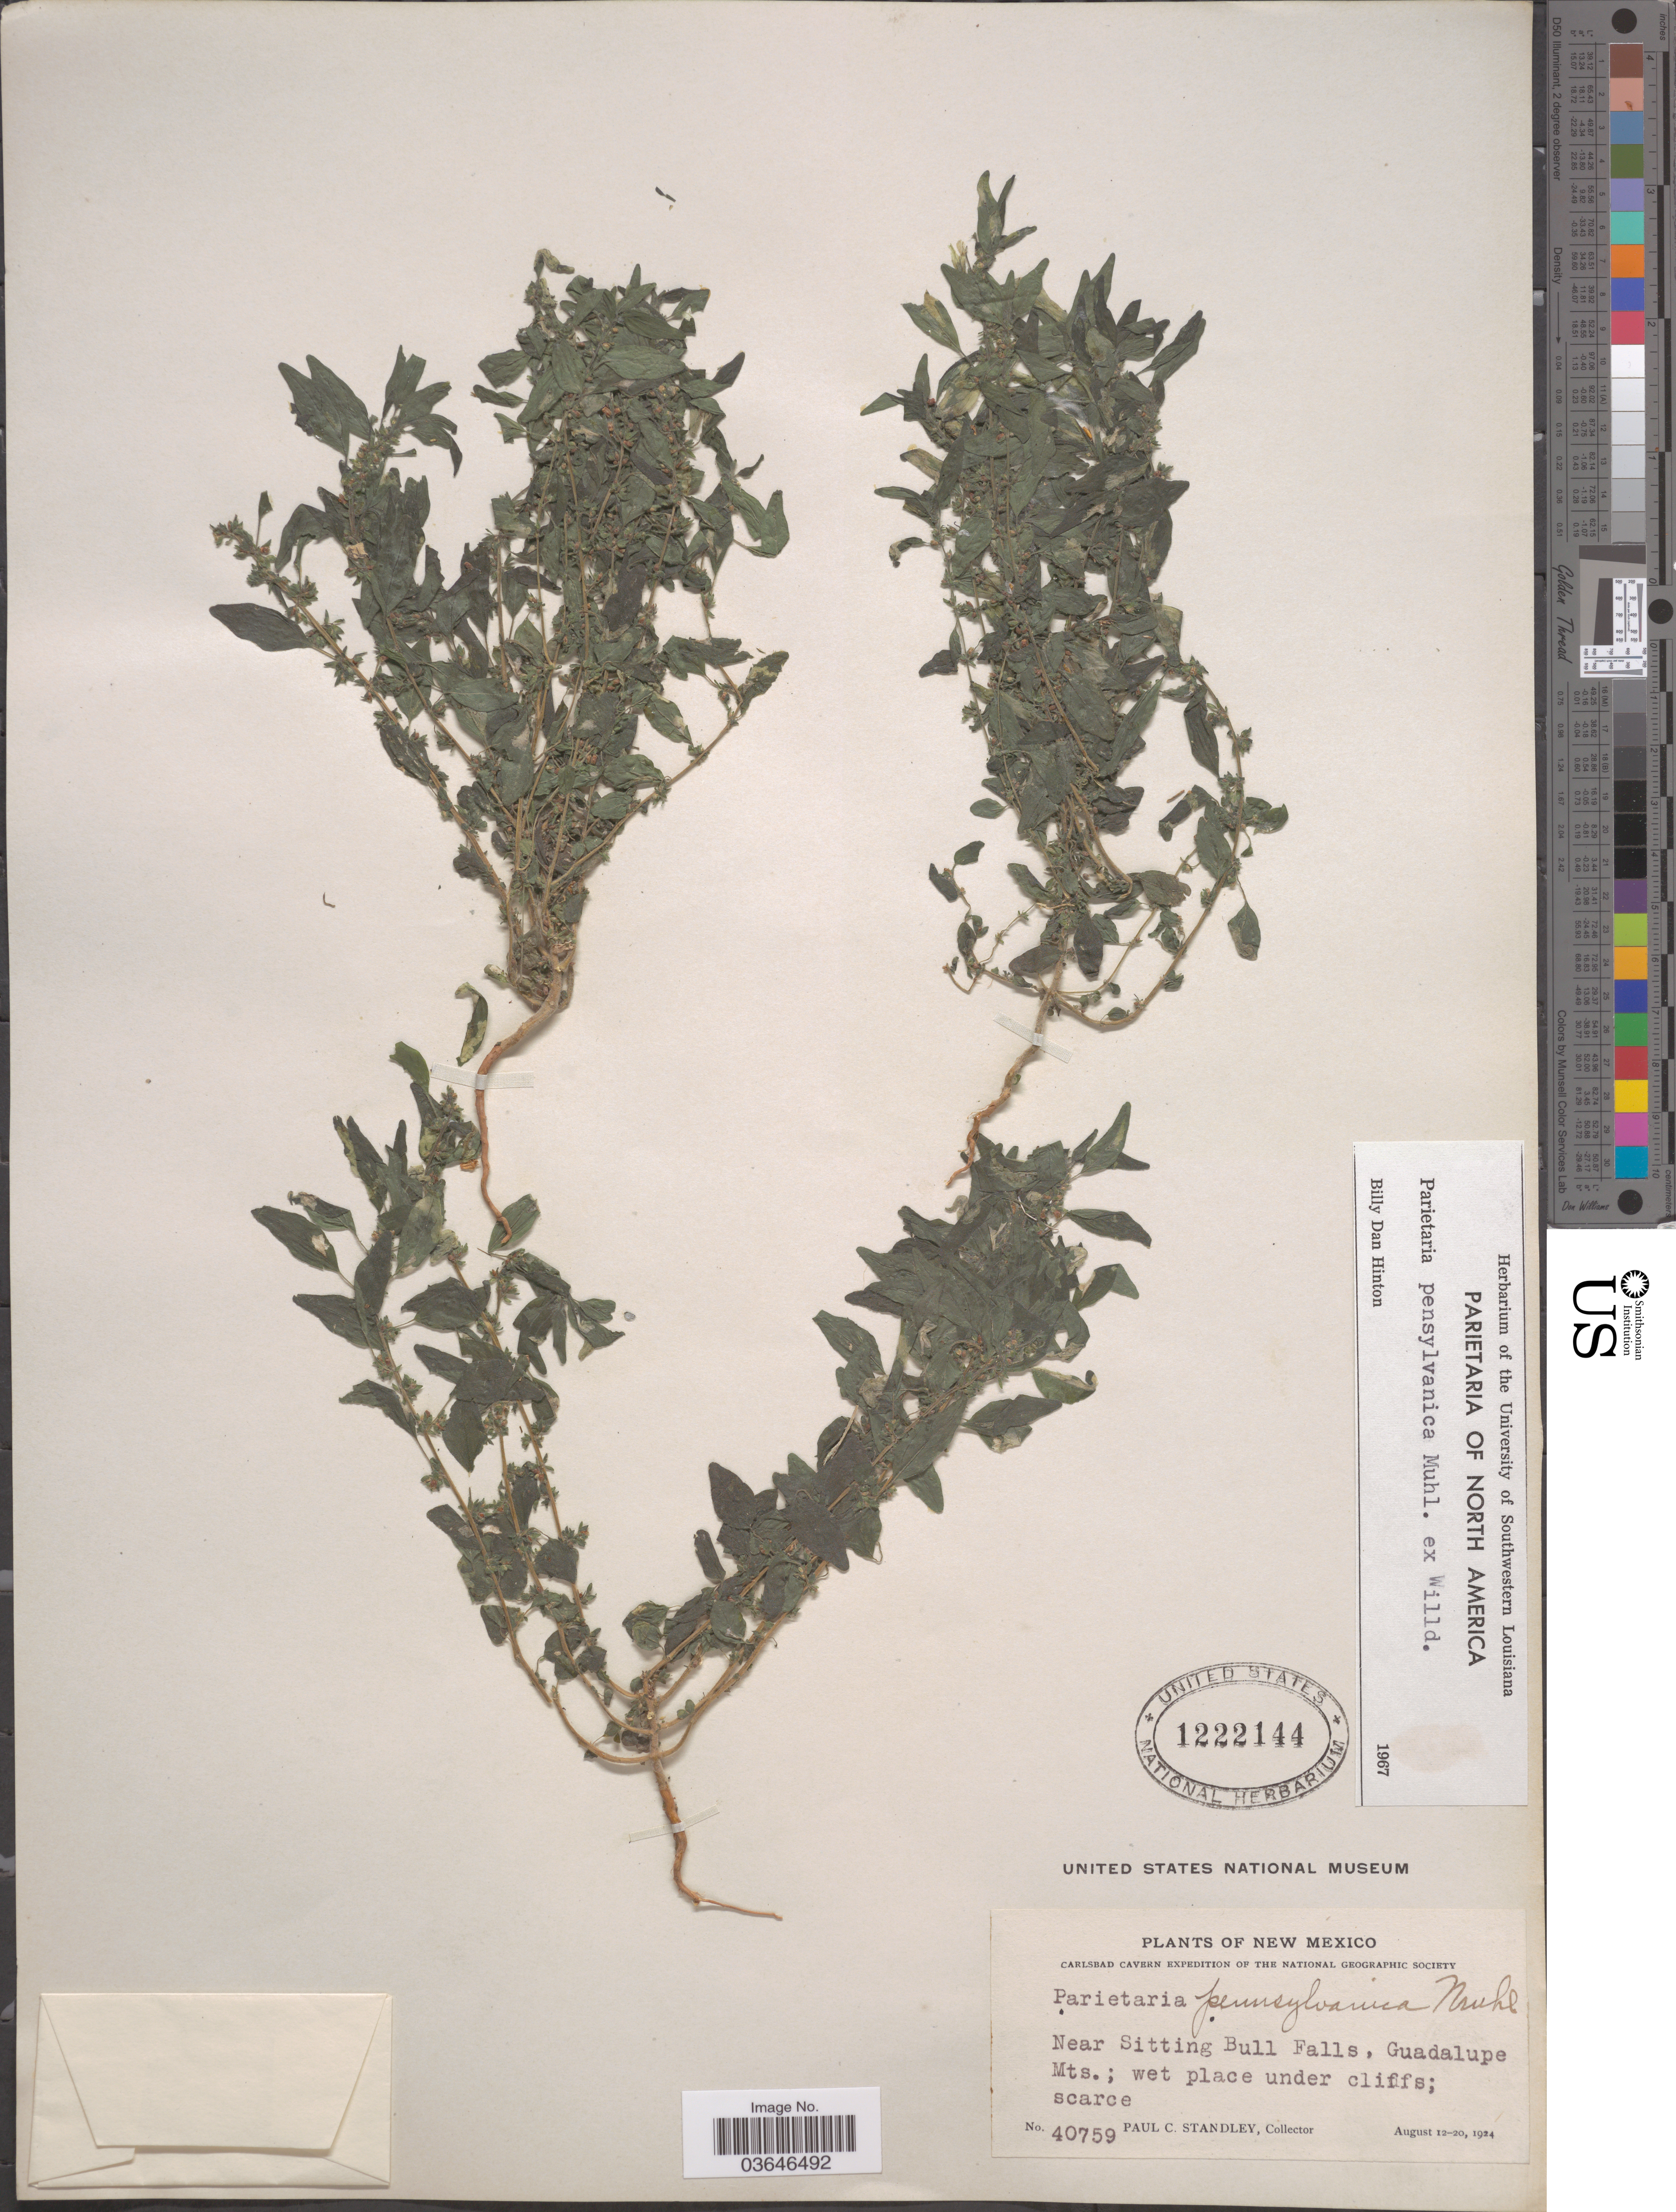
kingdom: Plantae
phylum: Tracheophyta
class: Magnoliopsida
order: Rosales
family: Urticaceae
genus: Parietaria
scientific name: Parietaria pensylvanica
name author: Muhl. ex Willd.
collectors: P. C. Standley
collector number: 40759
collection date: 1924-08-12/1924-08-20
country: United States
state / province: New Mexico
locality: Near Sitting Bull Falls, Guadalupe Mts.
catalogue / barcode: US 1222144